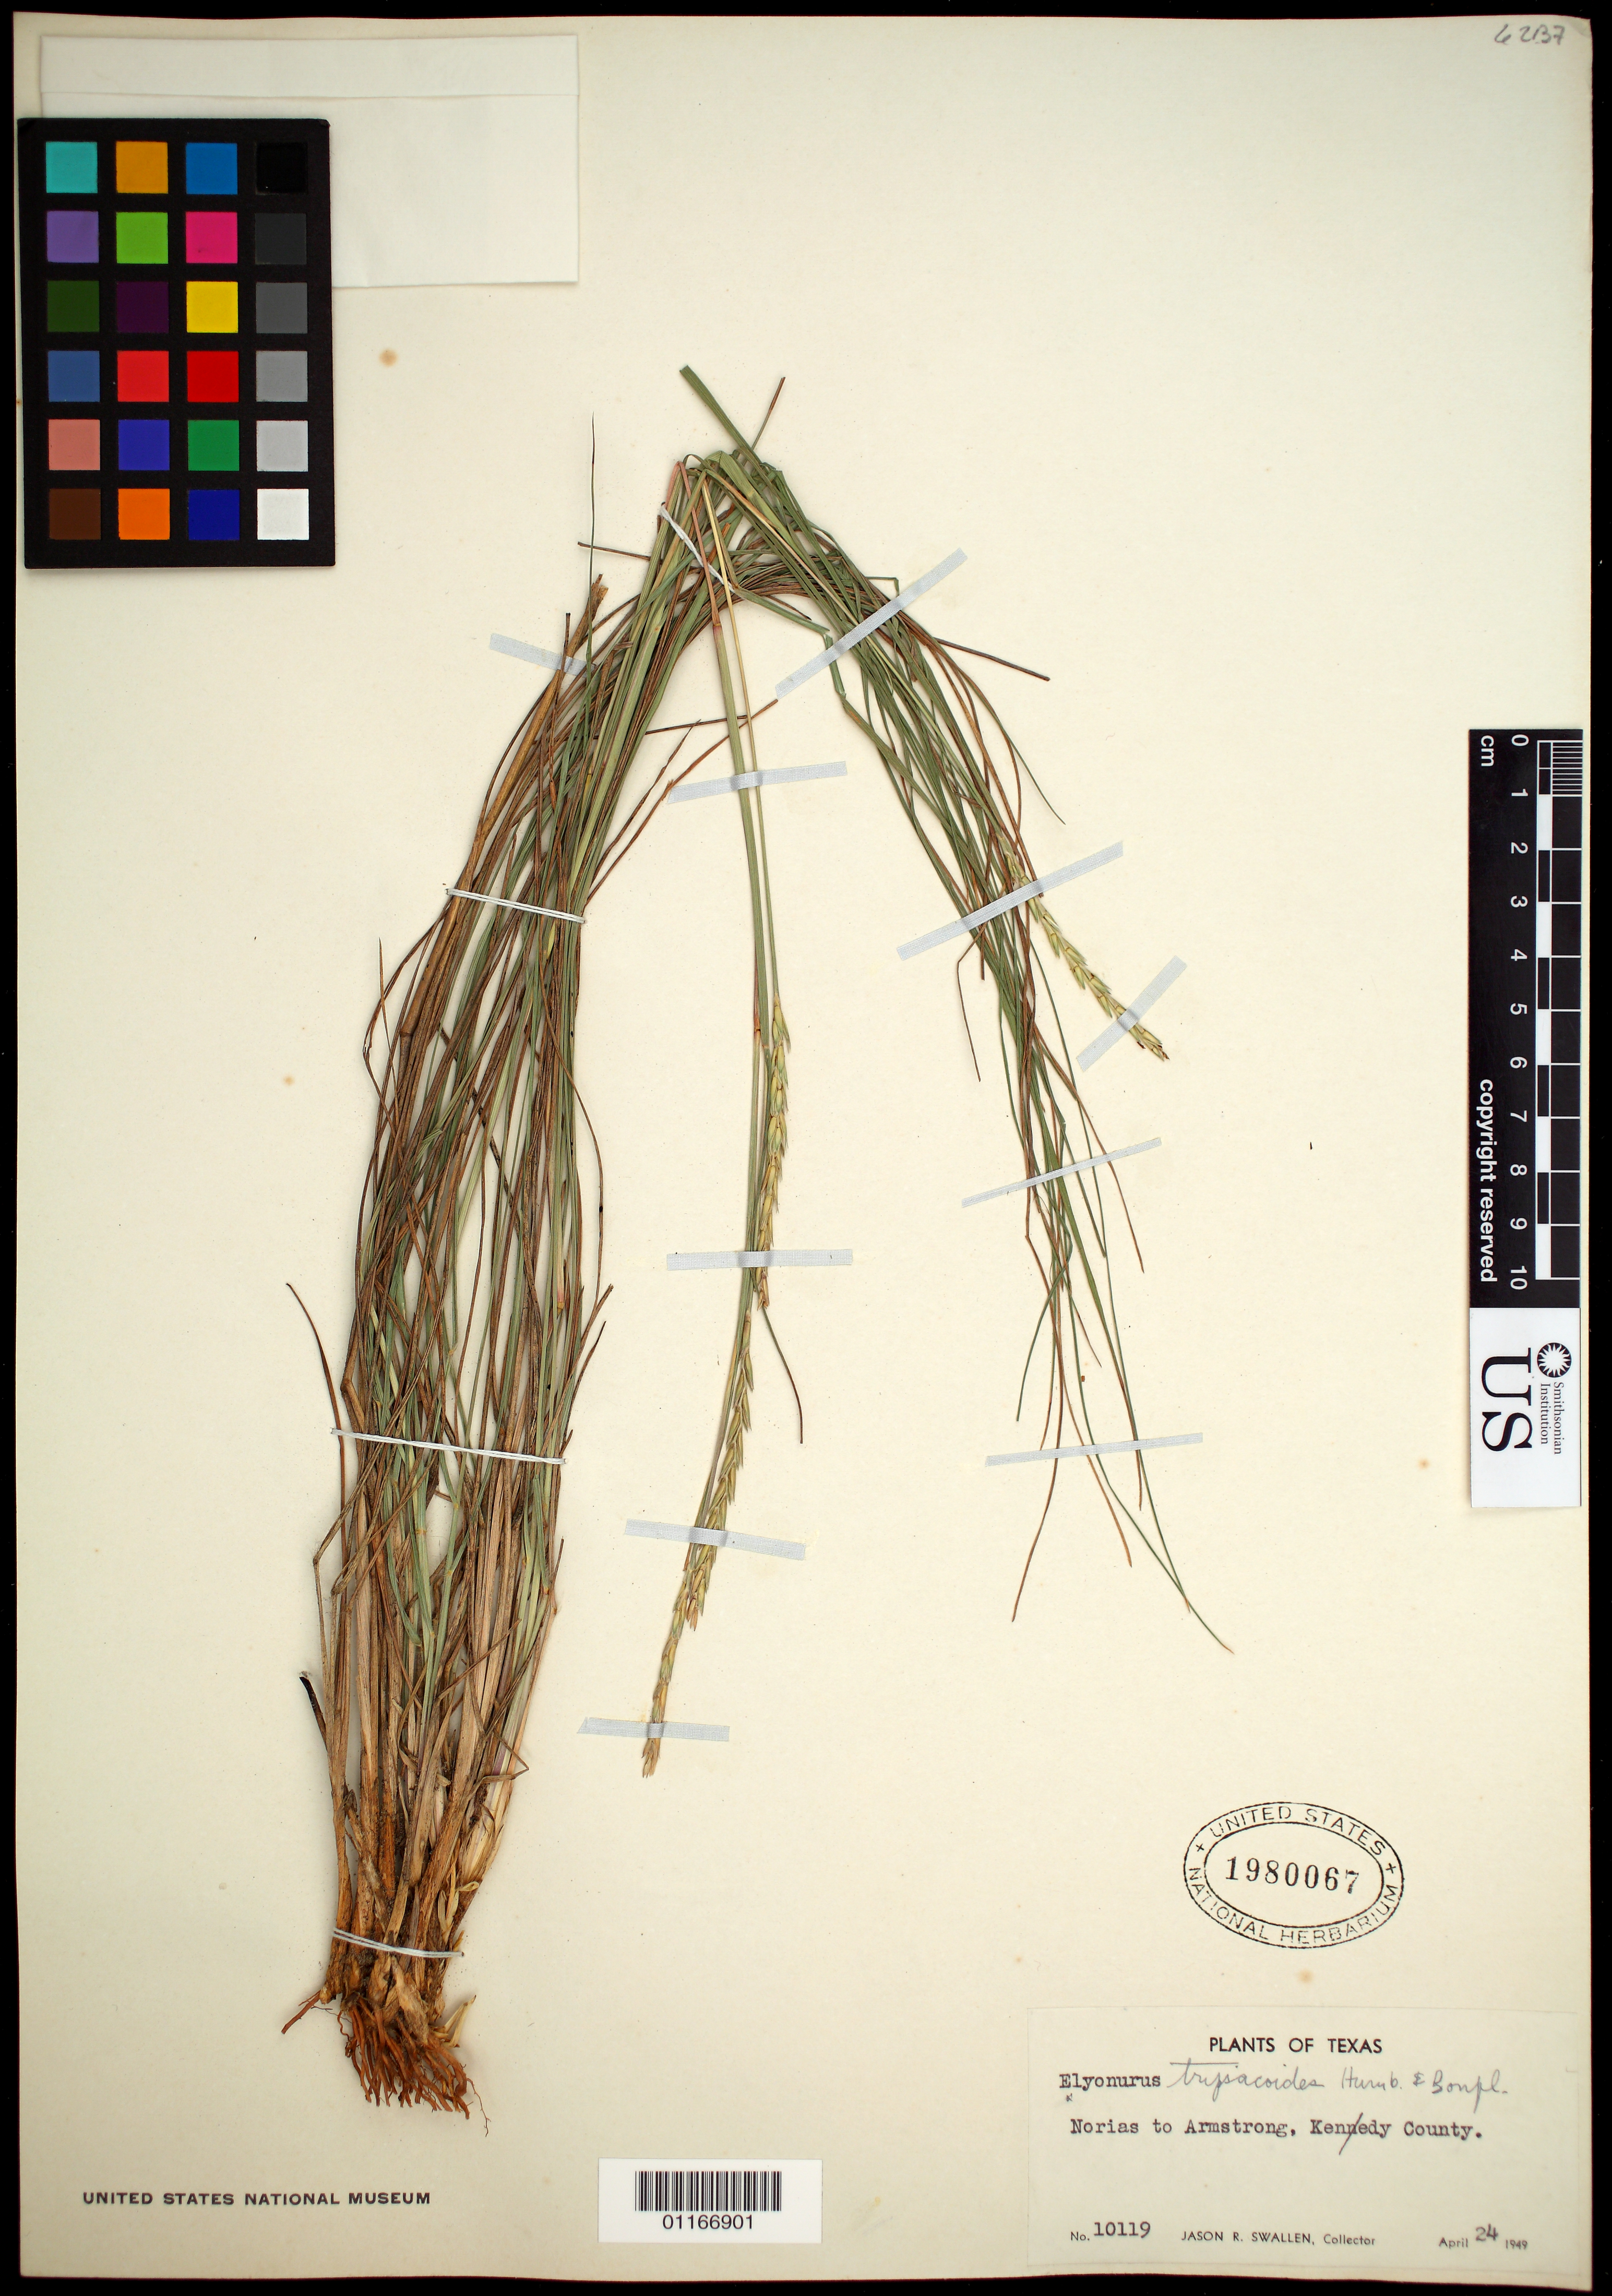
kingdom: Plantae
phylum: Tracheophyta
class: Liliopsida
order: Poales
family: Poaceae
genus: Elionurus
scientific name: Elionurus tripsacoides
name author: Humb. & Bonpl. ex Willd.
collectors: J. R. Swallen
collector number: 10119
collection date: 1949-08-24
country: United States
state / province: Texas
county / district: Kenedy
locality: Norias to Armstrong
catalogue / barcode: US 1980067